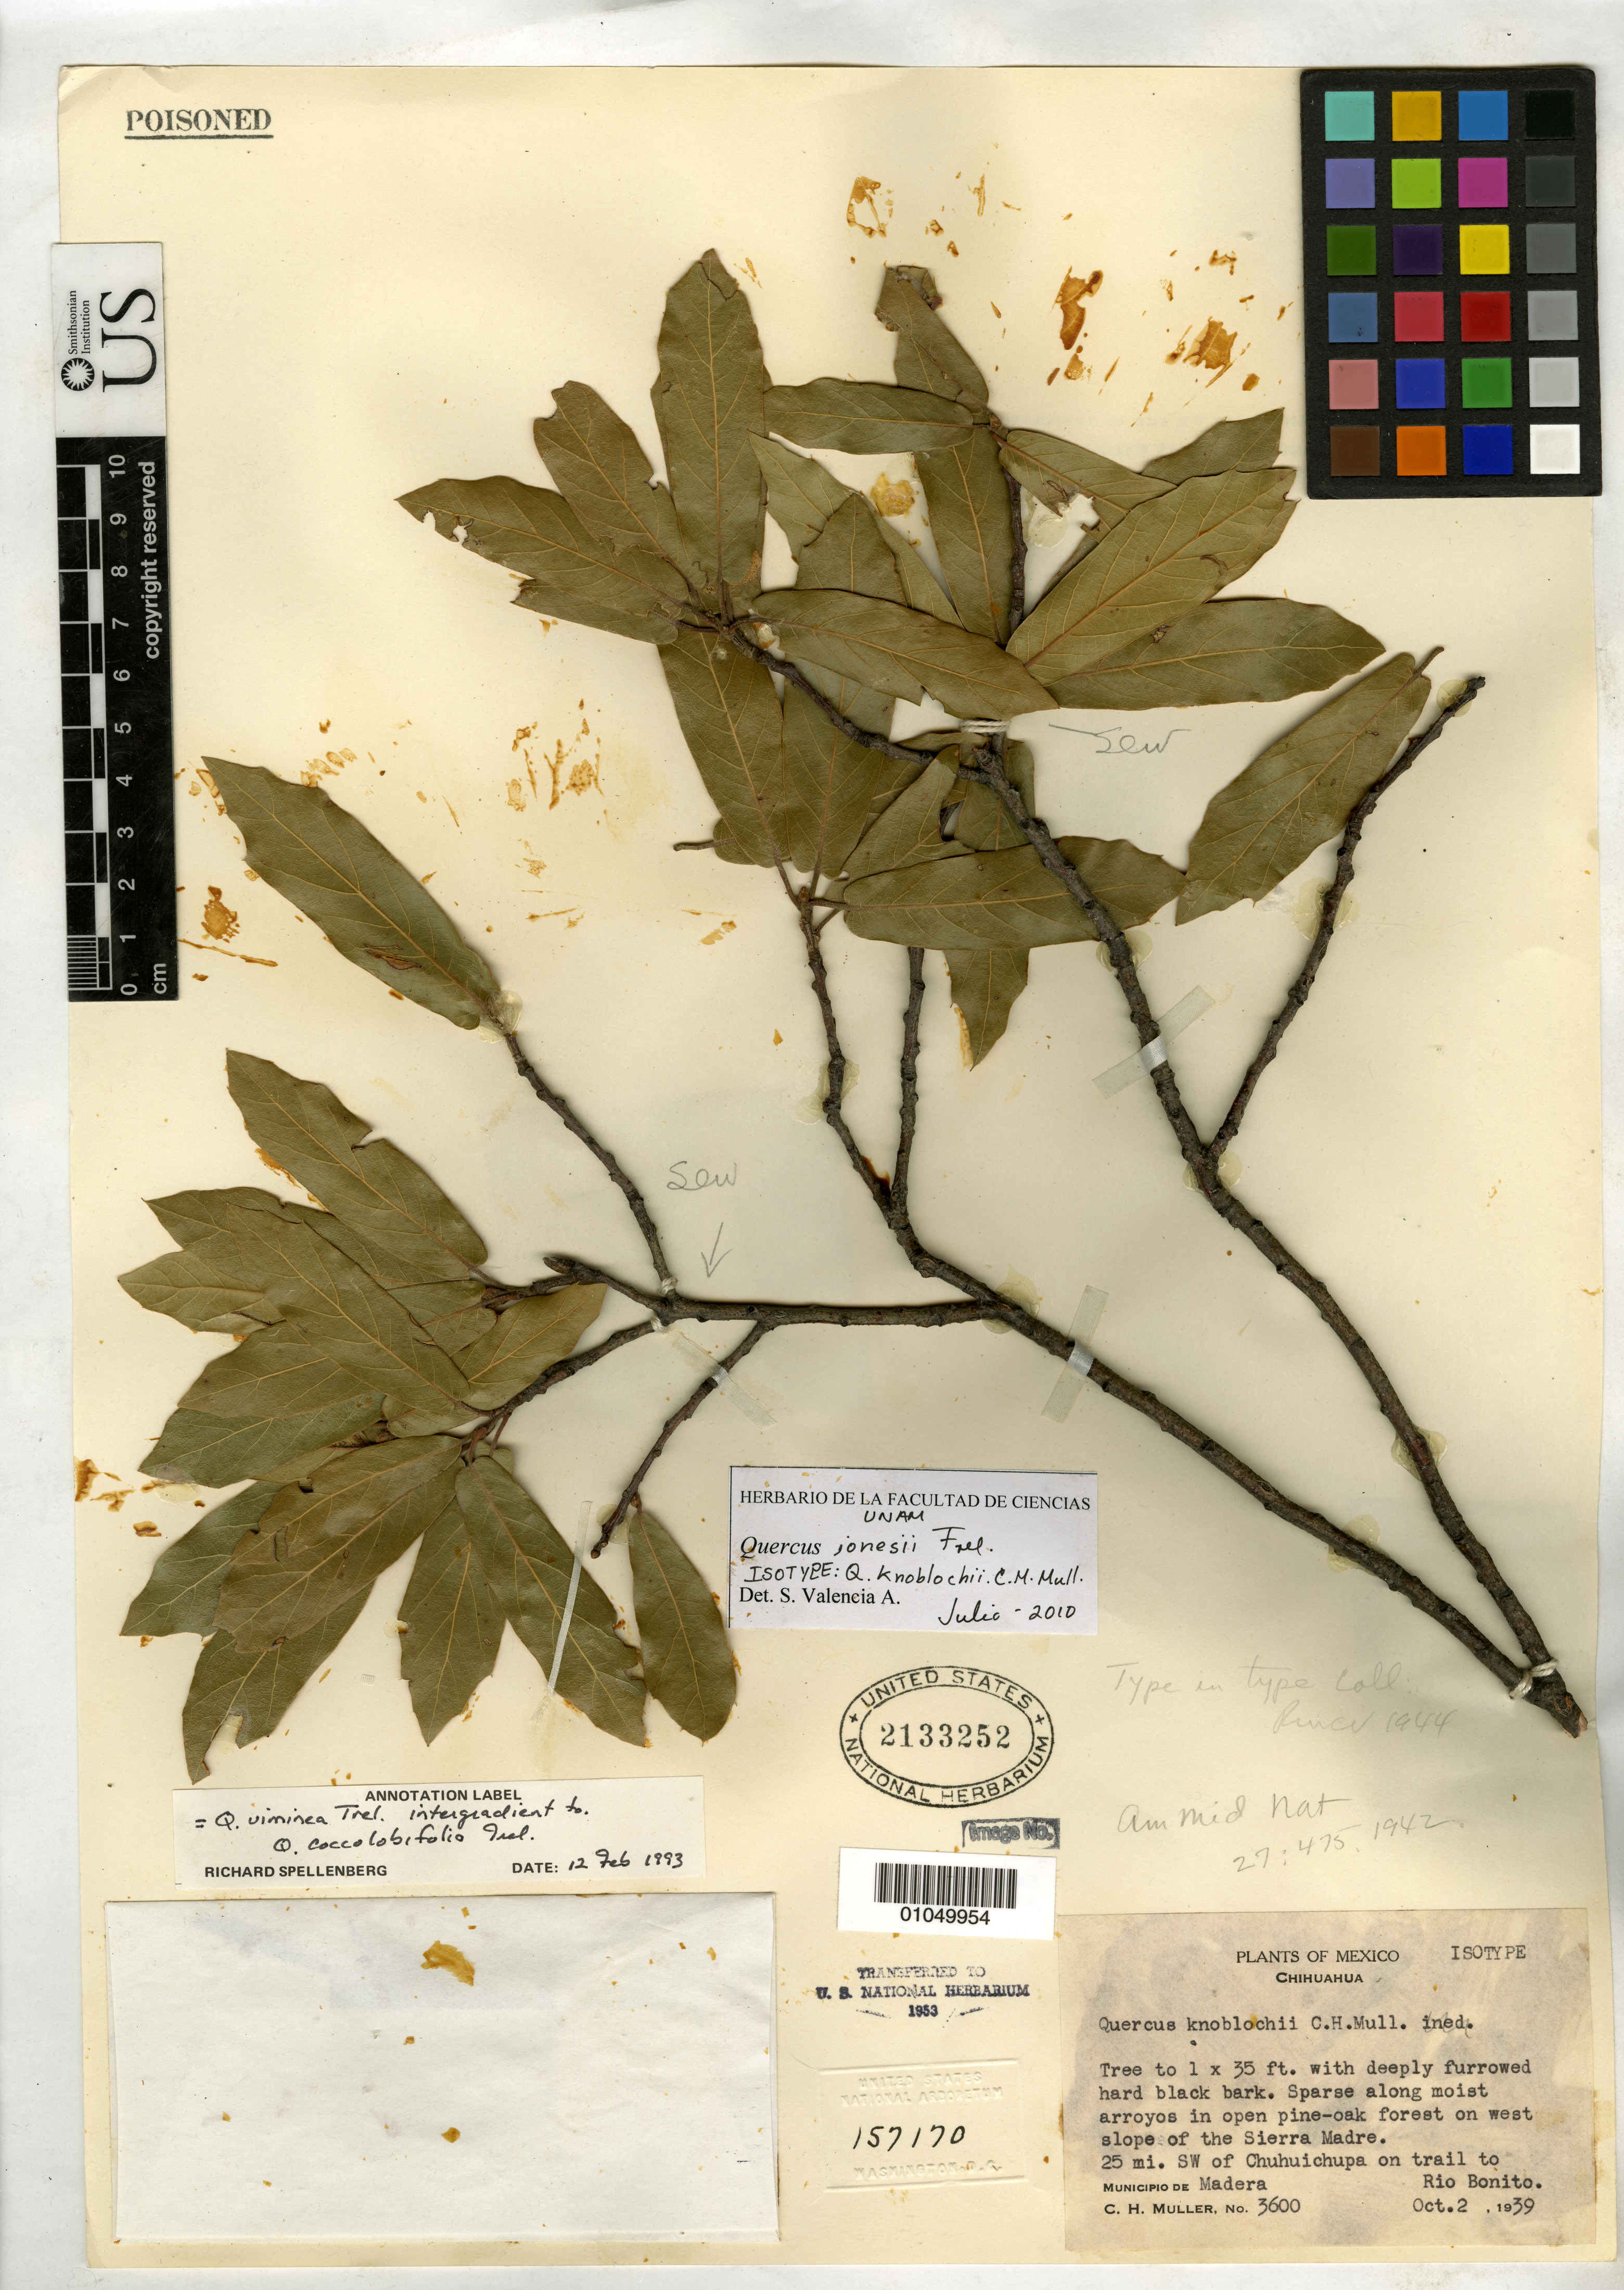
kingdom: Plantae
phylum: Tracheophyta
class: Magnoliopsida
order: Fagales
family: Fagaceae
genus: Quercus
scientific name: Quercus knoblochii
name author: C.H. Mull.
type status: Isotype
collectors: C. H. Muller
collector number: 3600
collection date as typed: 02 Oct 1939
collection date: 1939-10-02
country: Mexico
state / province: Chihuahua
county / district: Madera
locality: Municipio Madera, west slope of Sierra Madre, 25 mi SW of Chuhuichupa on trail to Rio Bonito.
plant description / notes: Specimen ex U.S. National Arboretum (1953).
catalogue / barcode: US 2133252